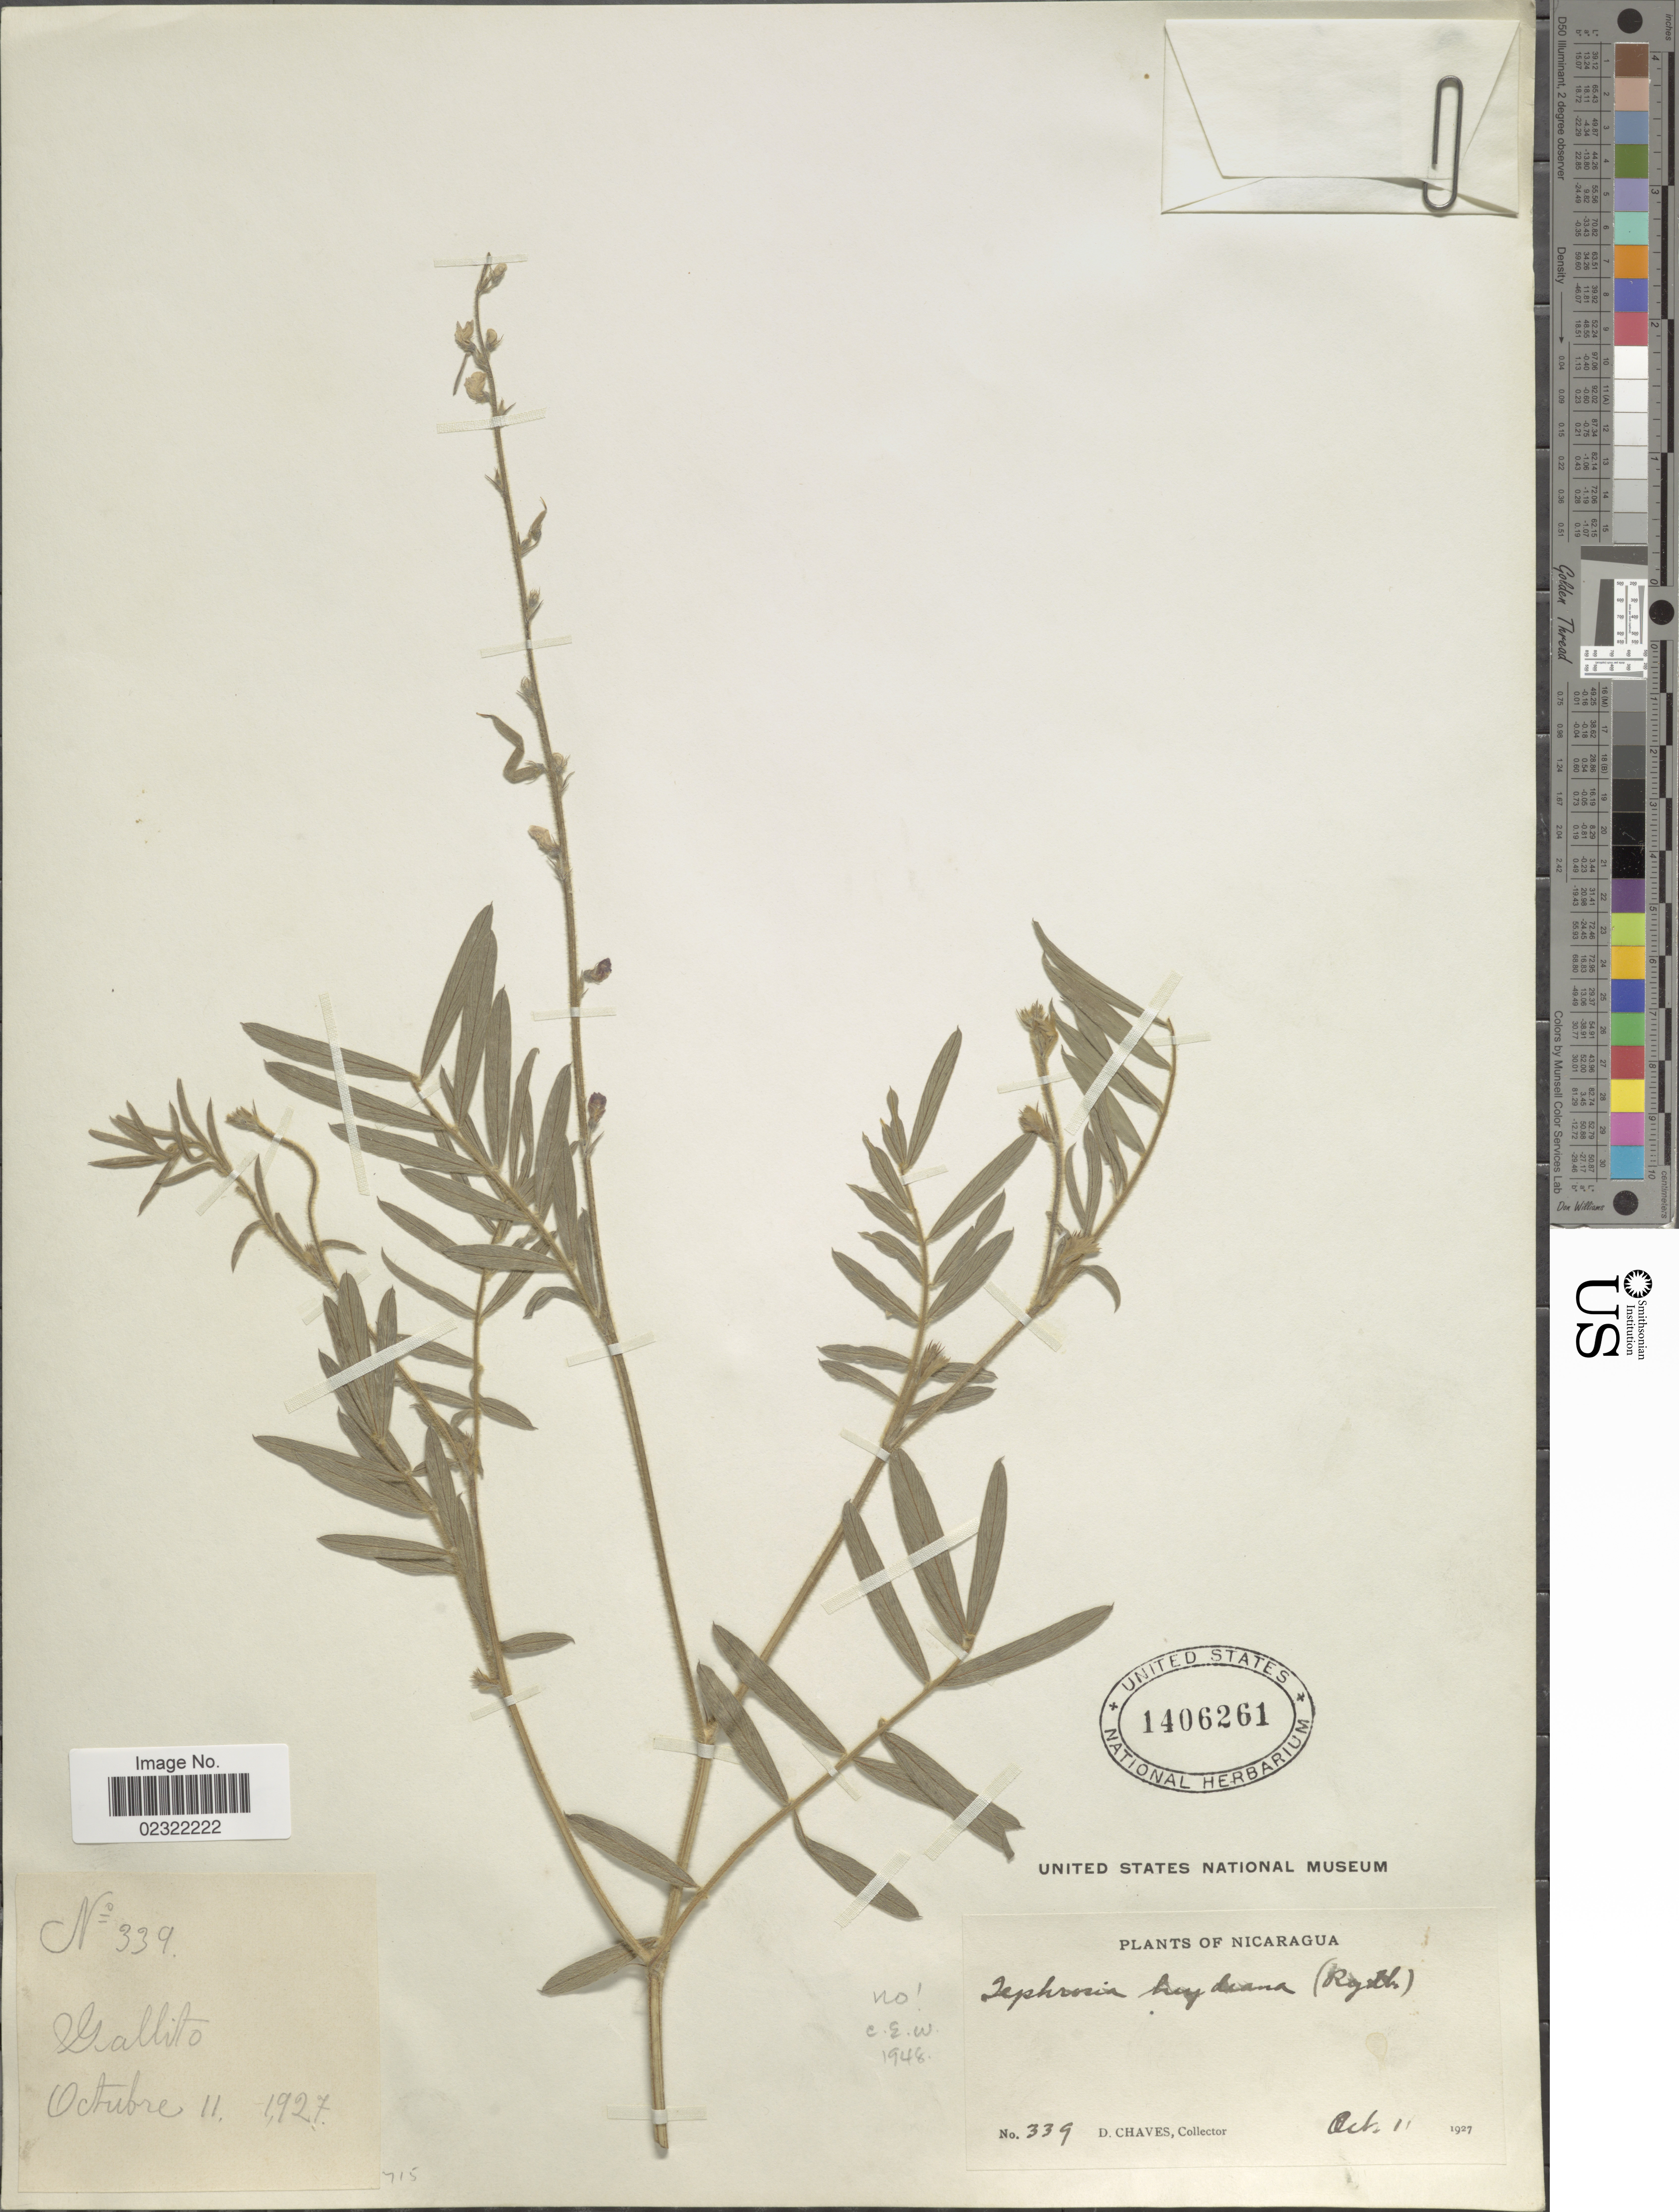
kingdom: Plantae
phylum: Tracheophyta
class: Magnoliopsida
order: Fabales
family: Fabaceae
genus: Tephrosia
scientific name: Tephrosia cinerea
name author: (L.) Pers.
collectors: D. Chaves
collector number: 339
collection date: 1927-10-11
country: Nicaragua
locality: Nicaragua.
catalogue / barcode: US 1406261